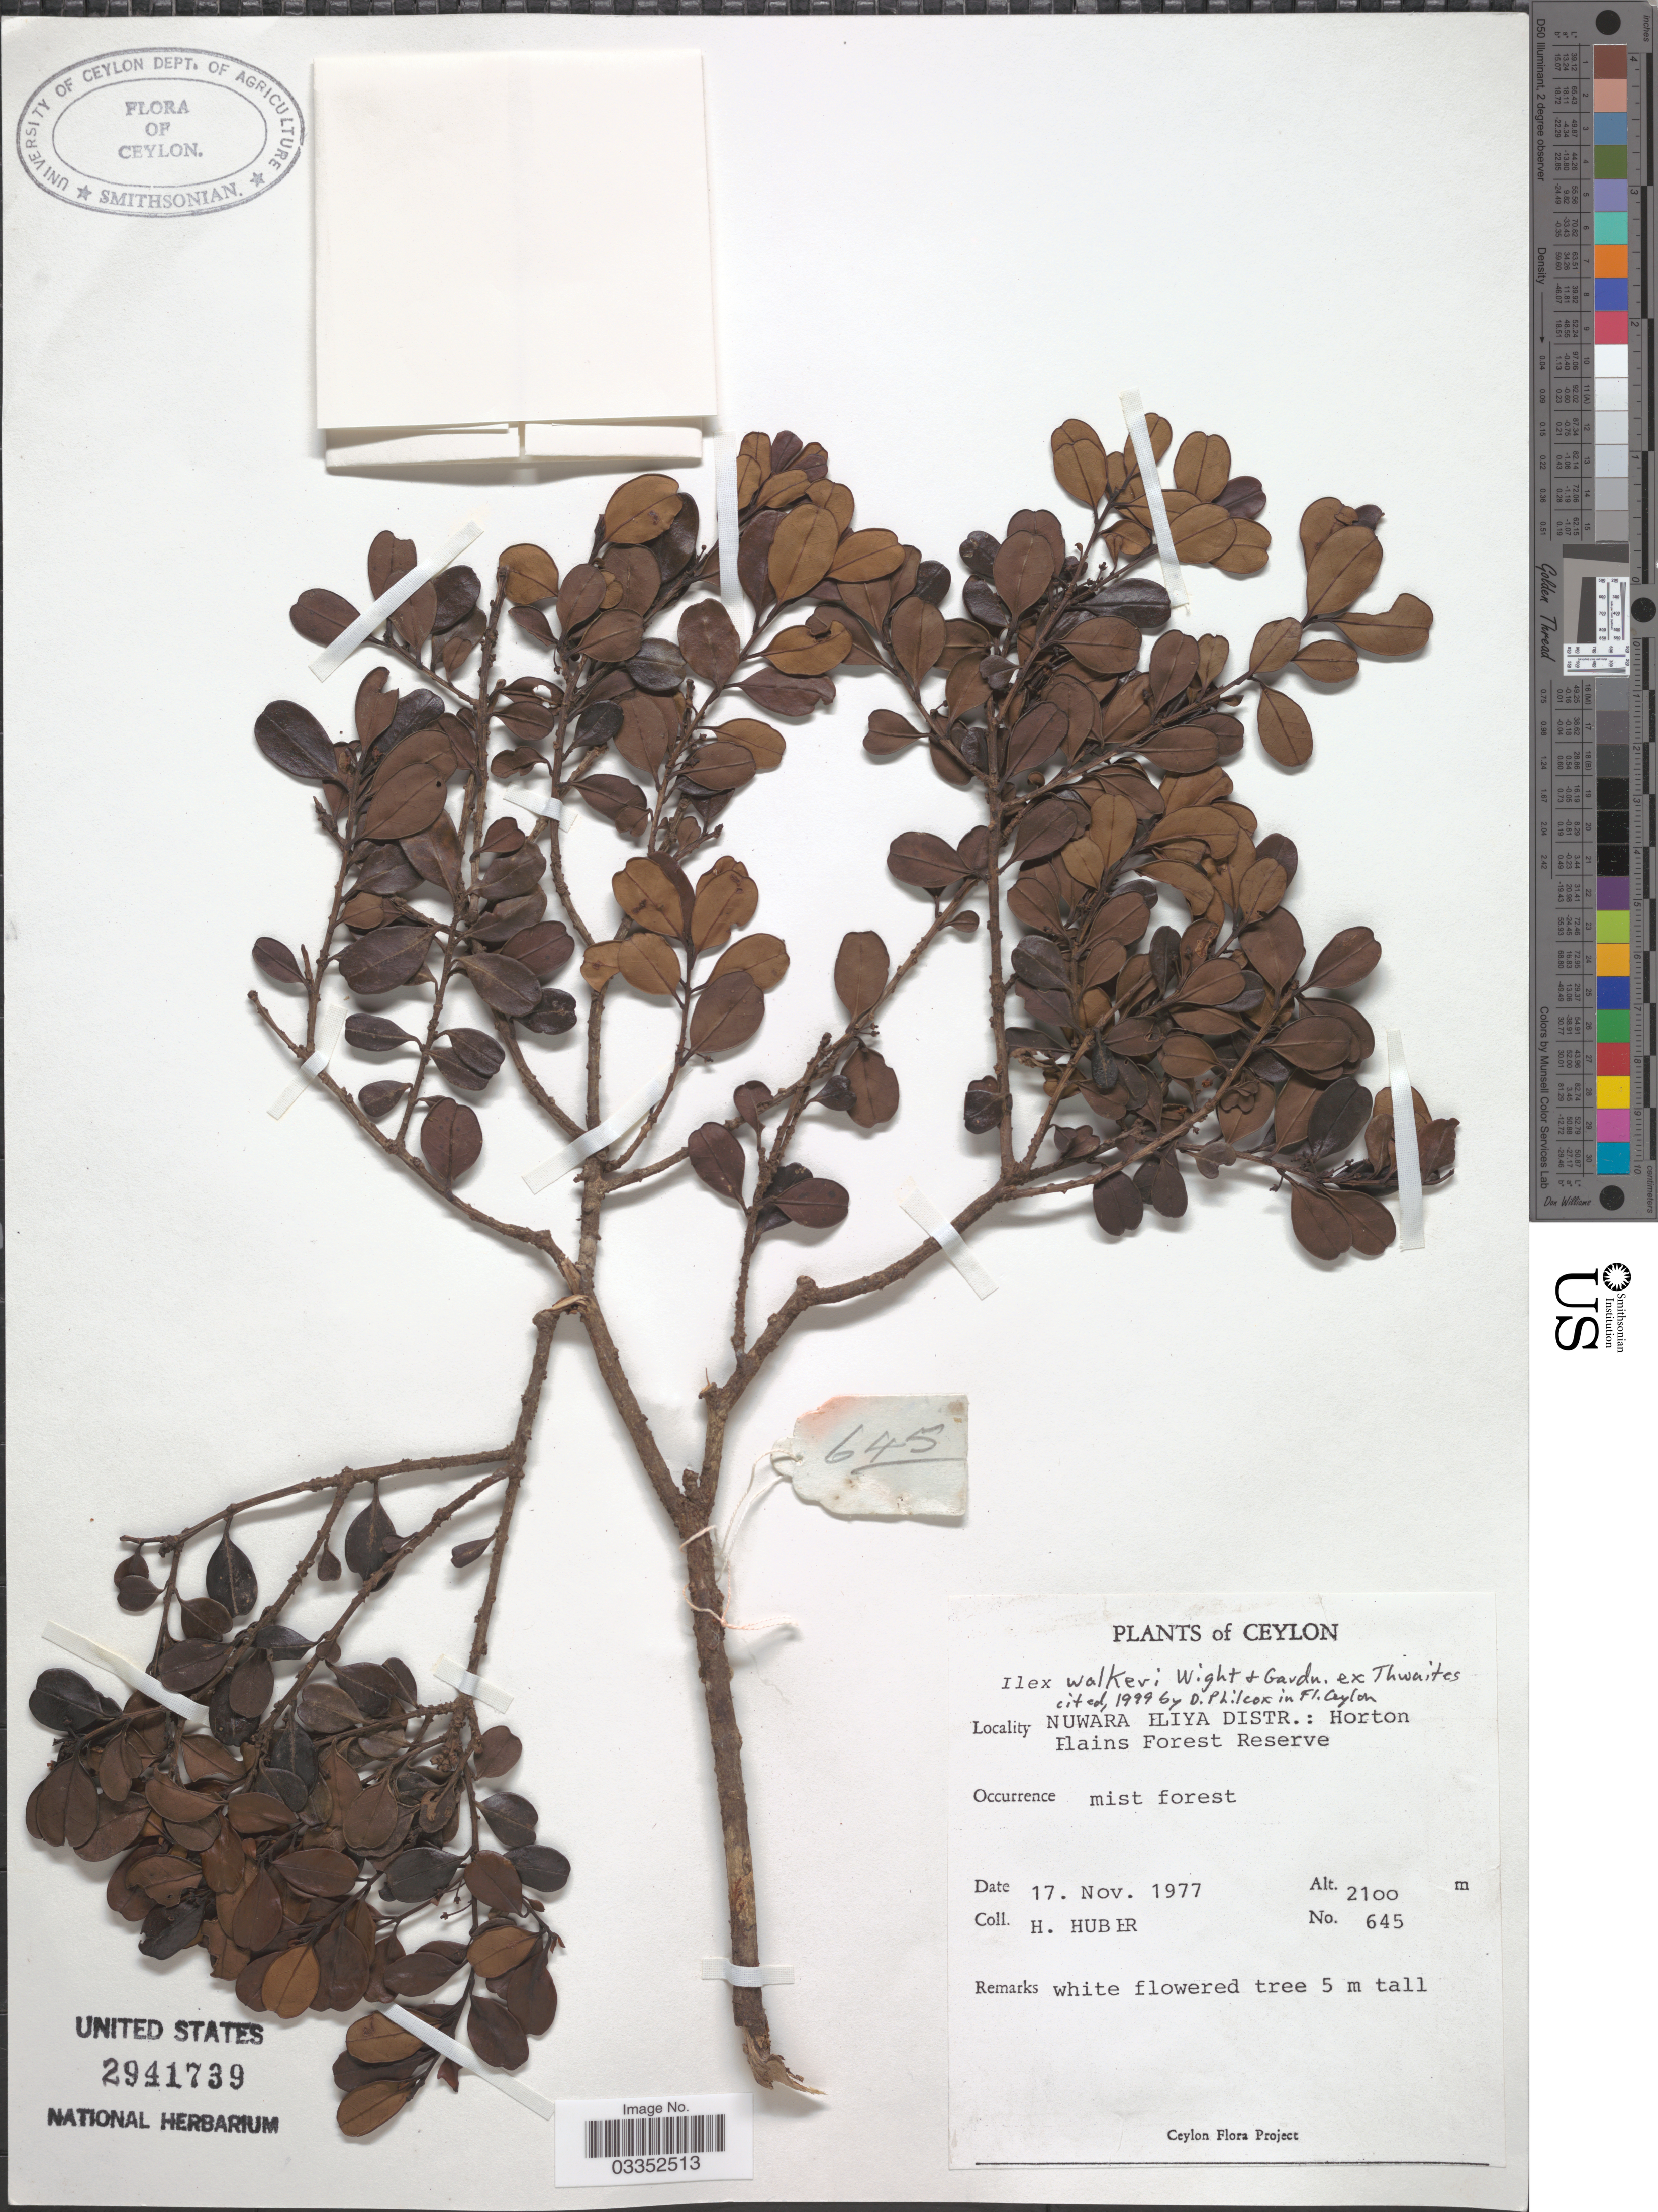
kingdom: Plantae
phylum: Tracheophyta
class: Magnoliopsida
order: Aquifoliales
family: Aquifoliaceae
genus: Ilex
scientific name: Ilex walkeri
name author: W. Wight & Gardner ex Thwaites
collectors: H. Huber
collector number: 645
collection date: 1977-11-17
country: Sri Lanka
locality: Ceylon, Nuwara Eliya Distr.: Horton Plains Forest Reserve.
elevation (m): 2100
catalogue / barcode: US 2941739